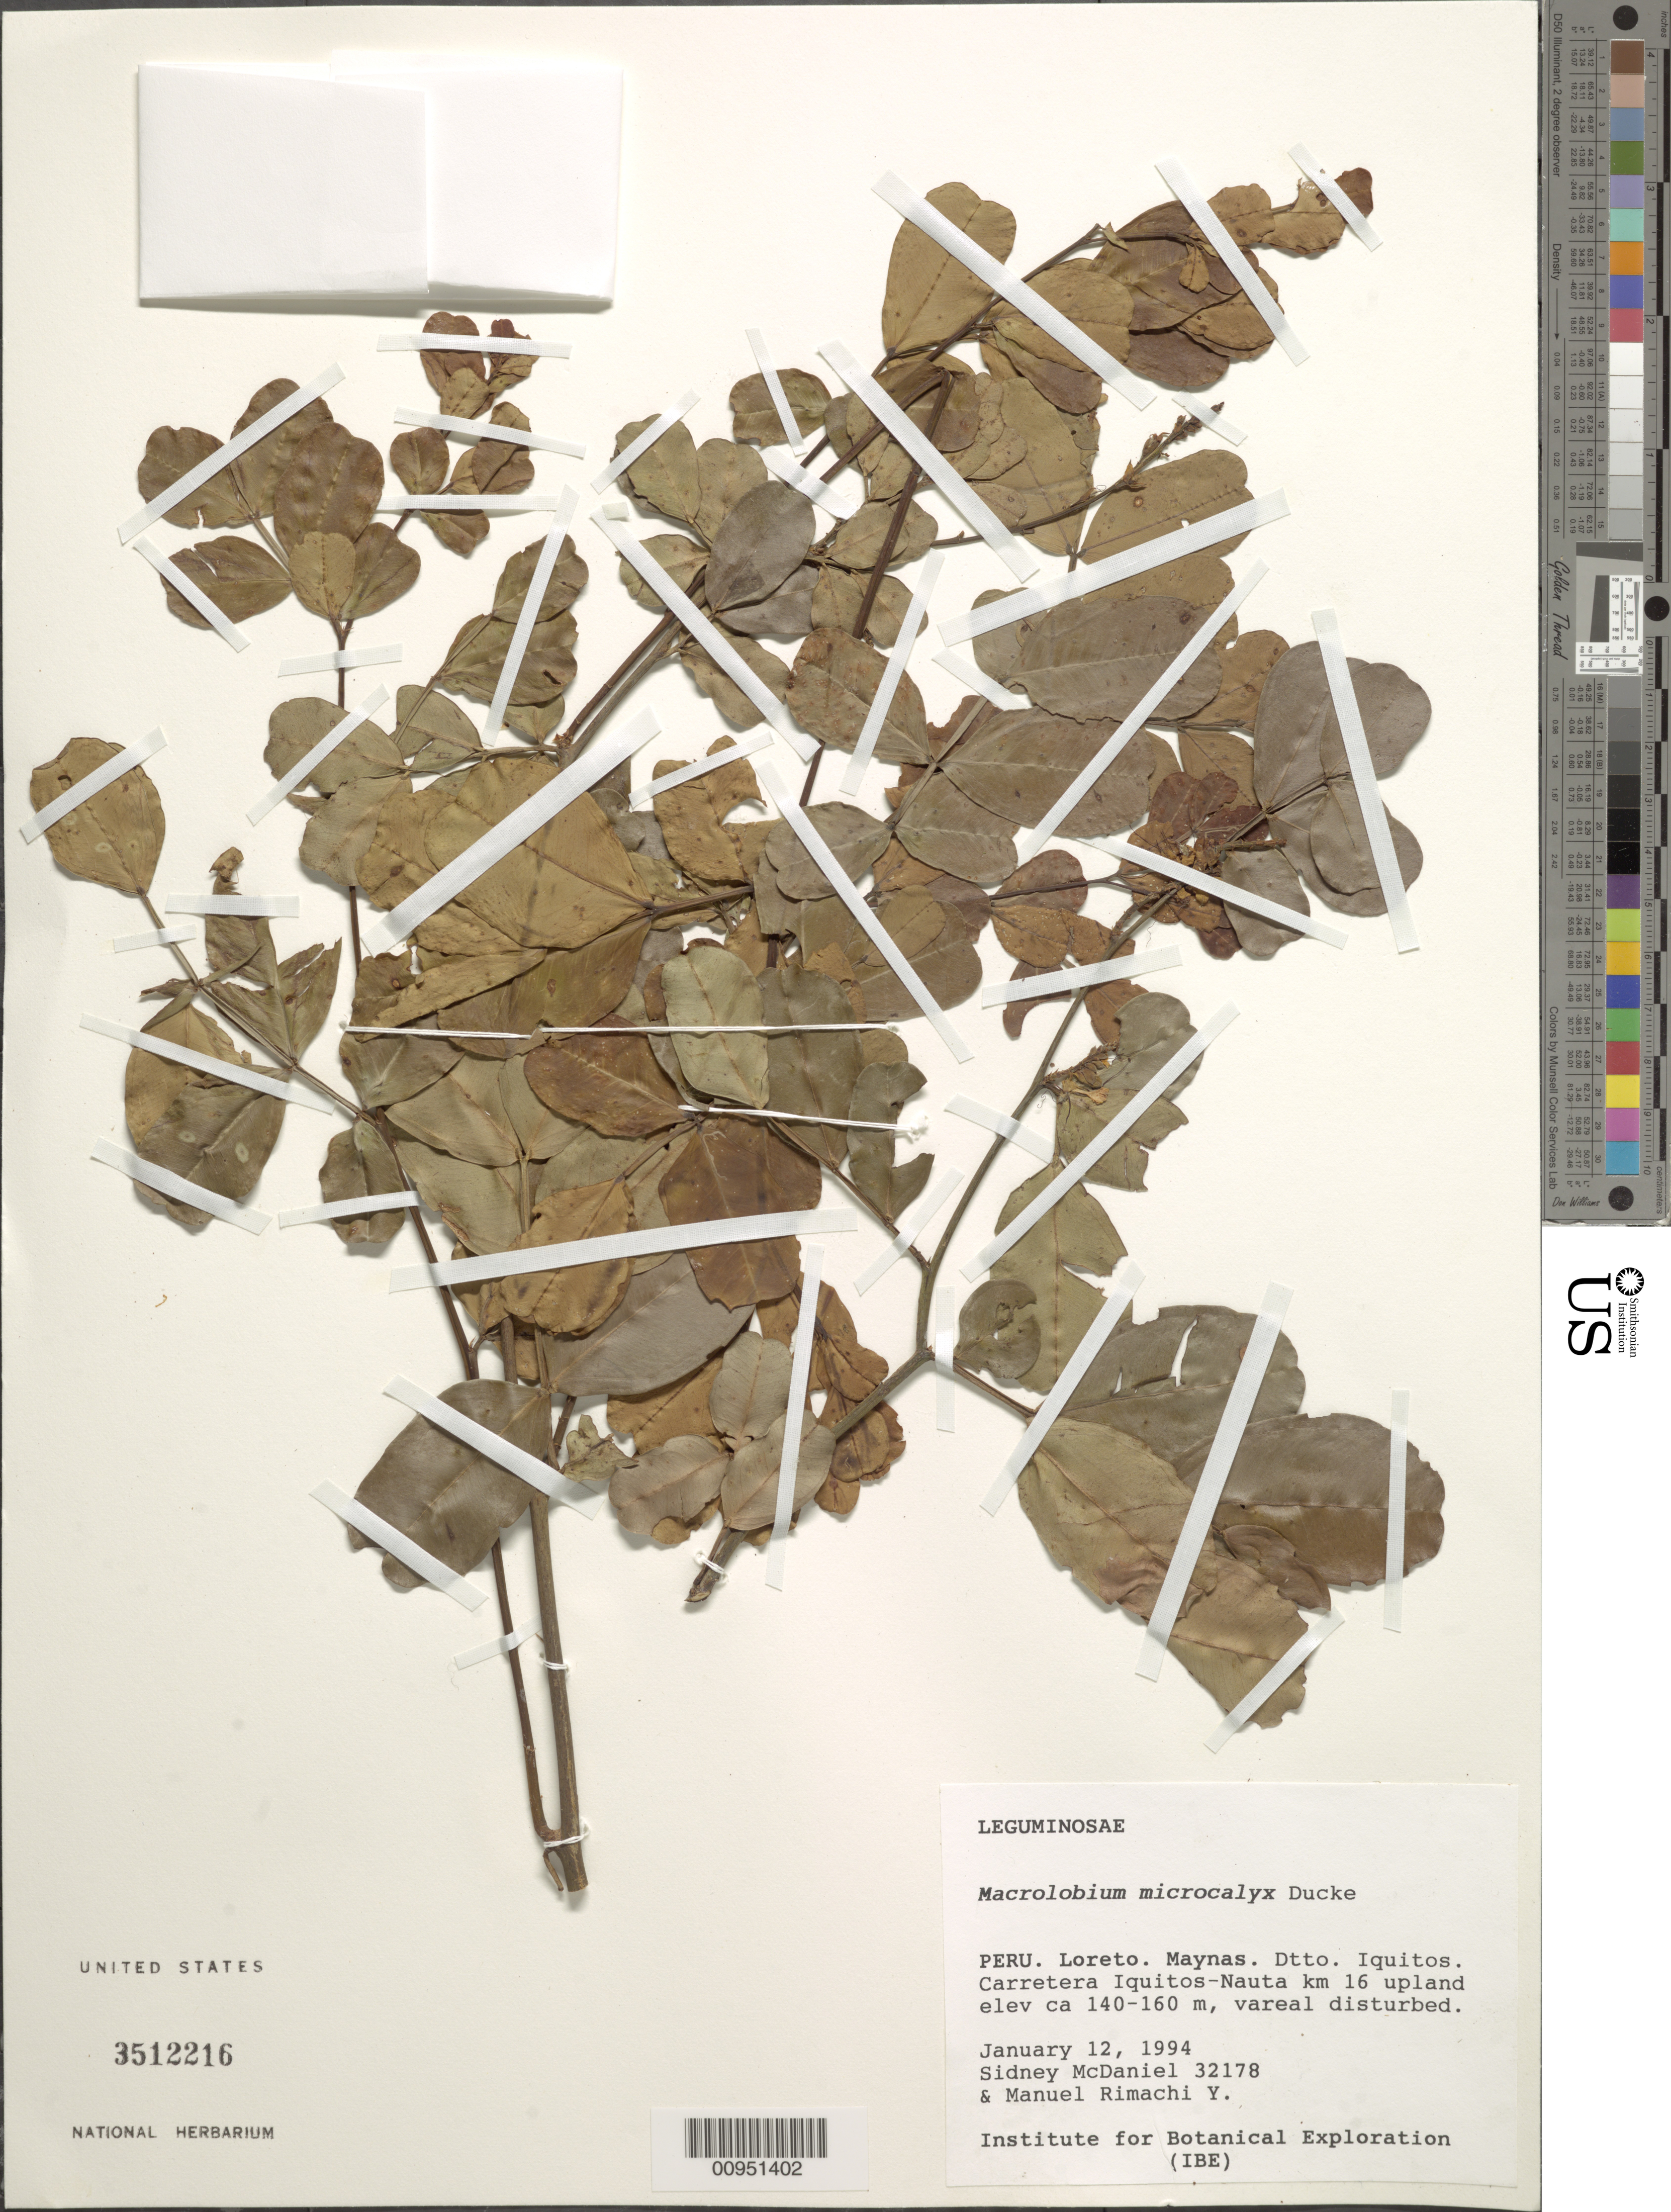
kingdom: Plantae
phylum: Tracheophyta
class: Magnoliopsida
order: Fabales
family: Fabaceae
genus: Macrolobium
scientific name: Macrolobium microcalyx var. microcalyx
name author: Ducke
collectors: S. McDaniel & M. Rimachi Y.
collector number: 32178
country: Peru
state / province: Loreto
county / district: Maynas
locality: Iquitos, Carretera Iquitos-Nauta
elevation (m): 140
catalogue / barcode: US 3512216